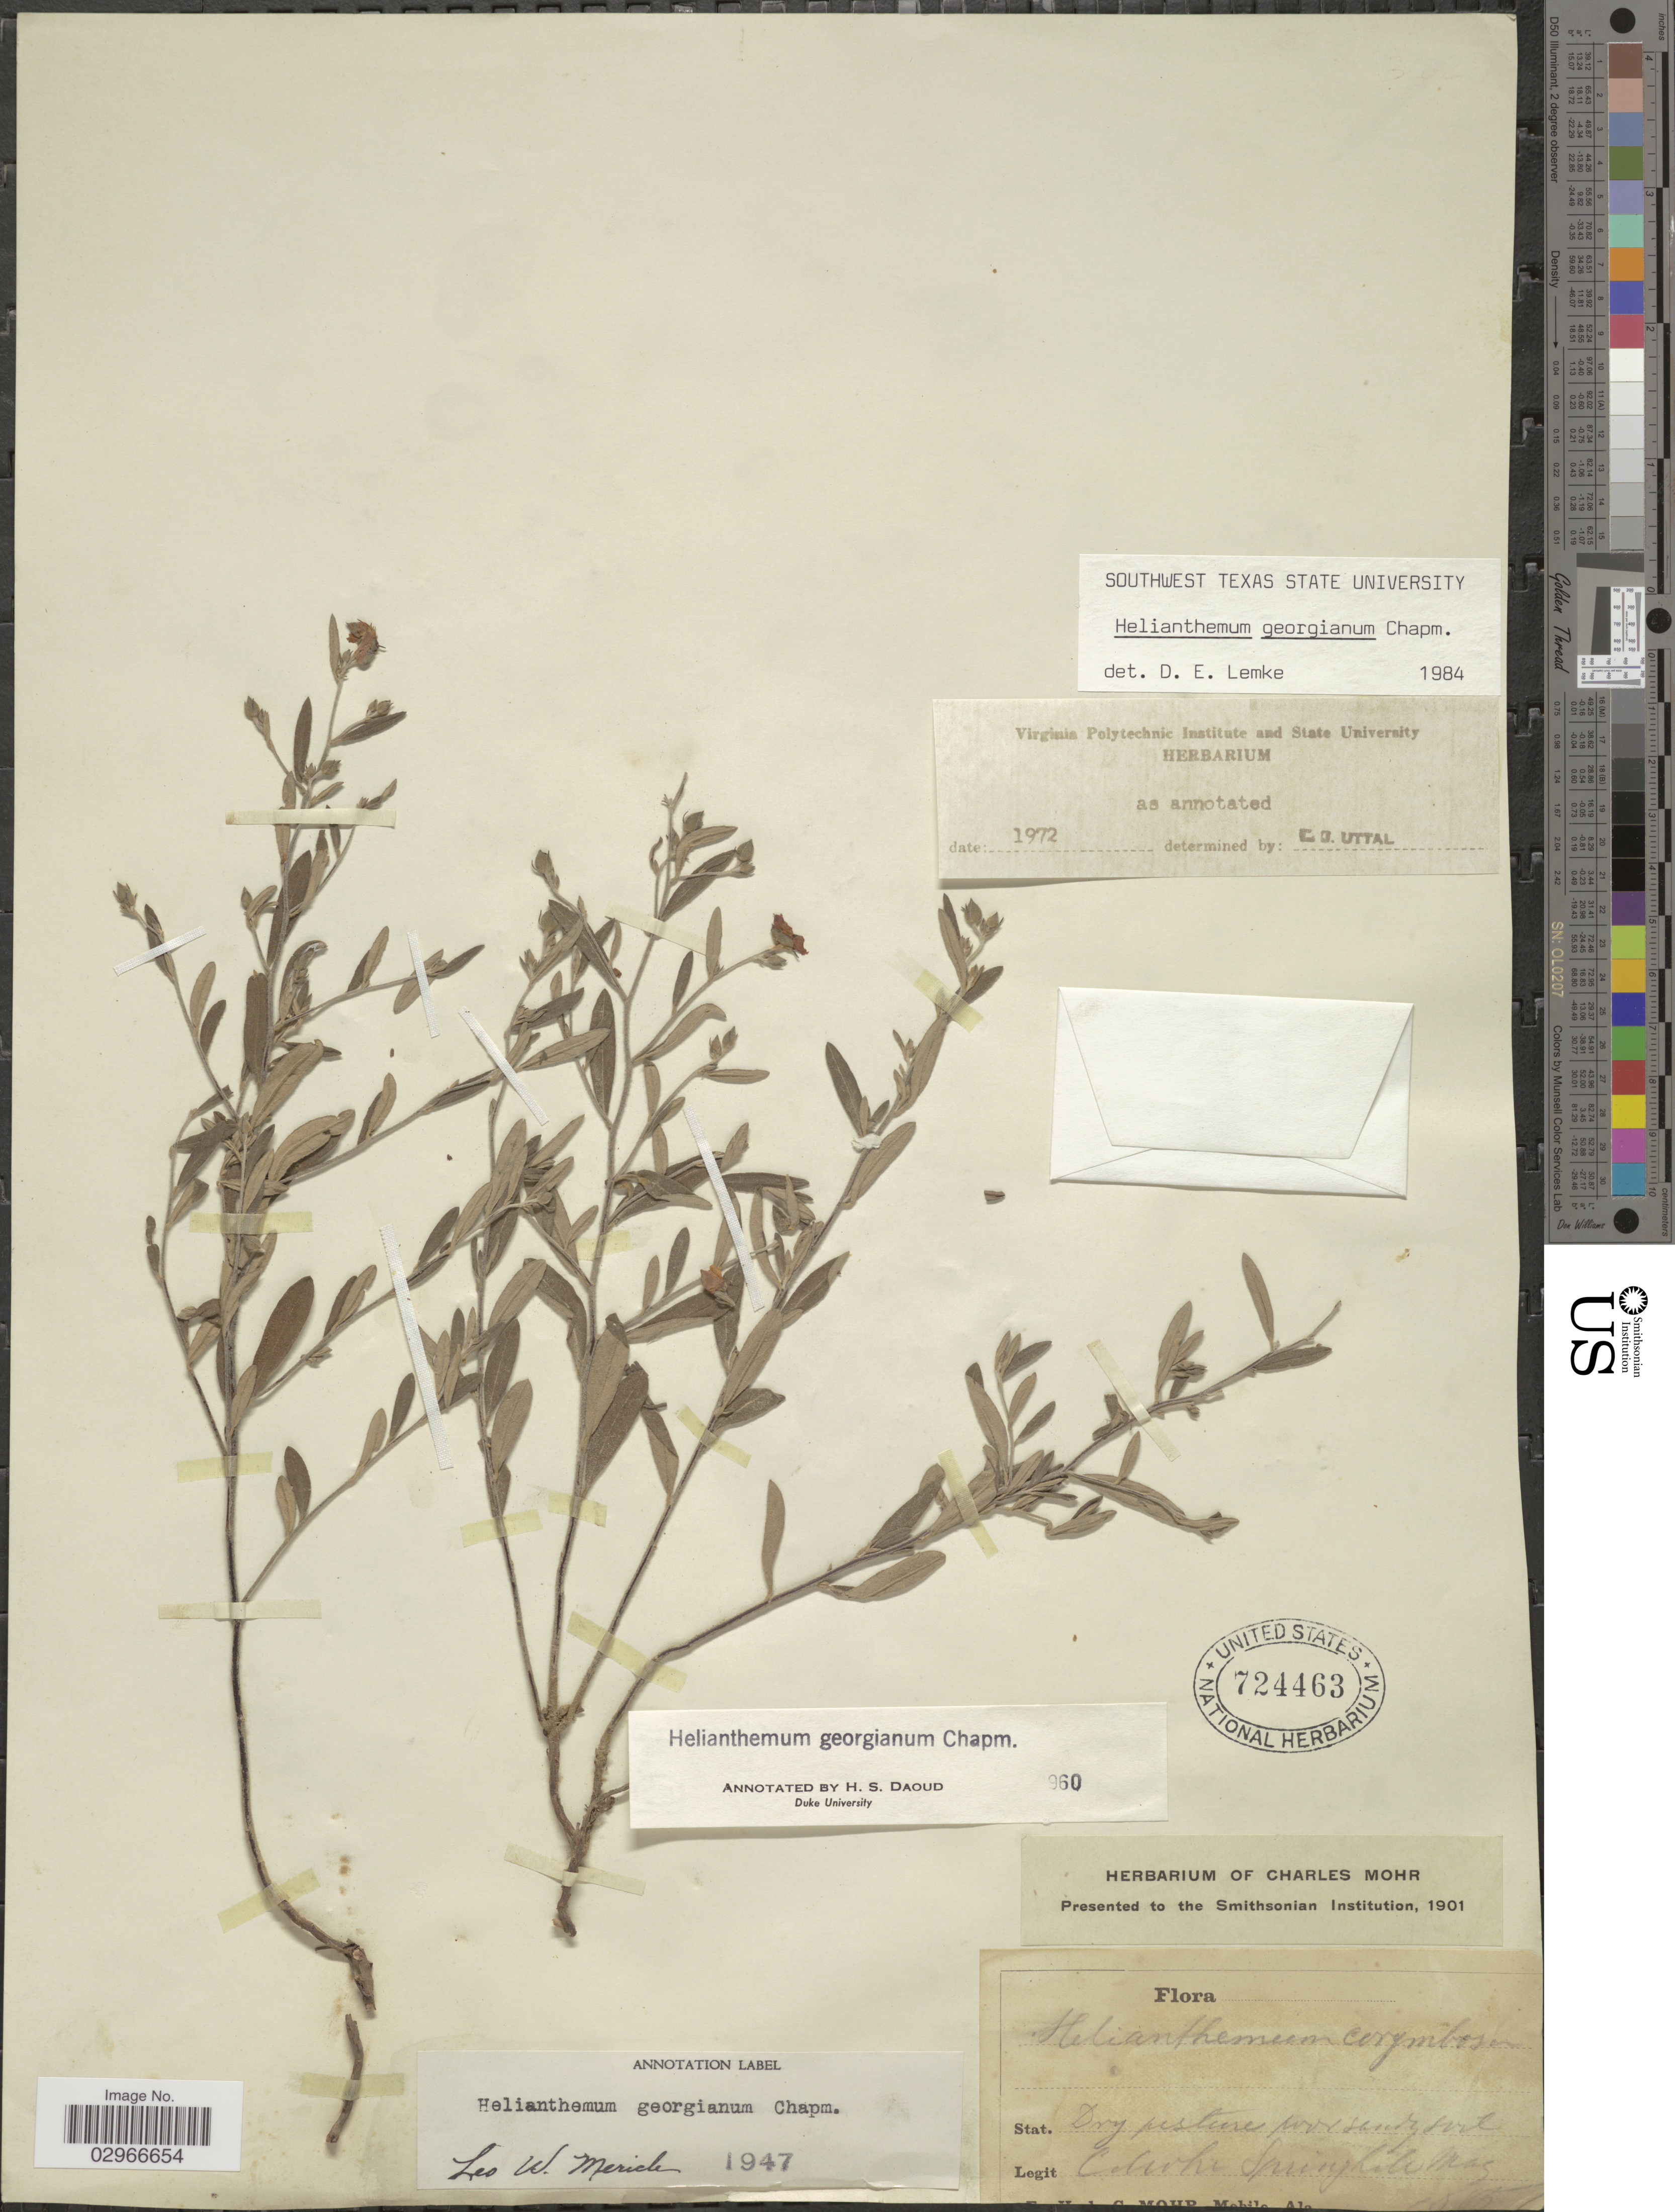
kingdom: Plantae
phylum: Tracheophyta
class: Magnoliopsida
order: Malvales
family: Cistaceae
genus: Helianthemum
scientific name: Helianthemum georgianum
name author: Chapm.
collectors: C. T. Mohr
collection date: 1885-05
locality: Dry pasture [illegible text] sandy soil Spring[illegible text]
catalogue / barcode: US 724463